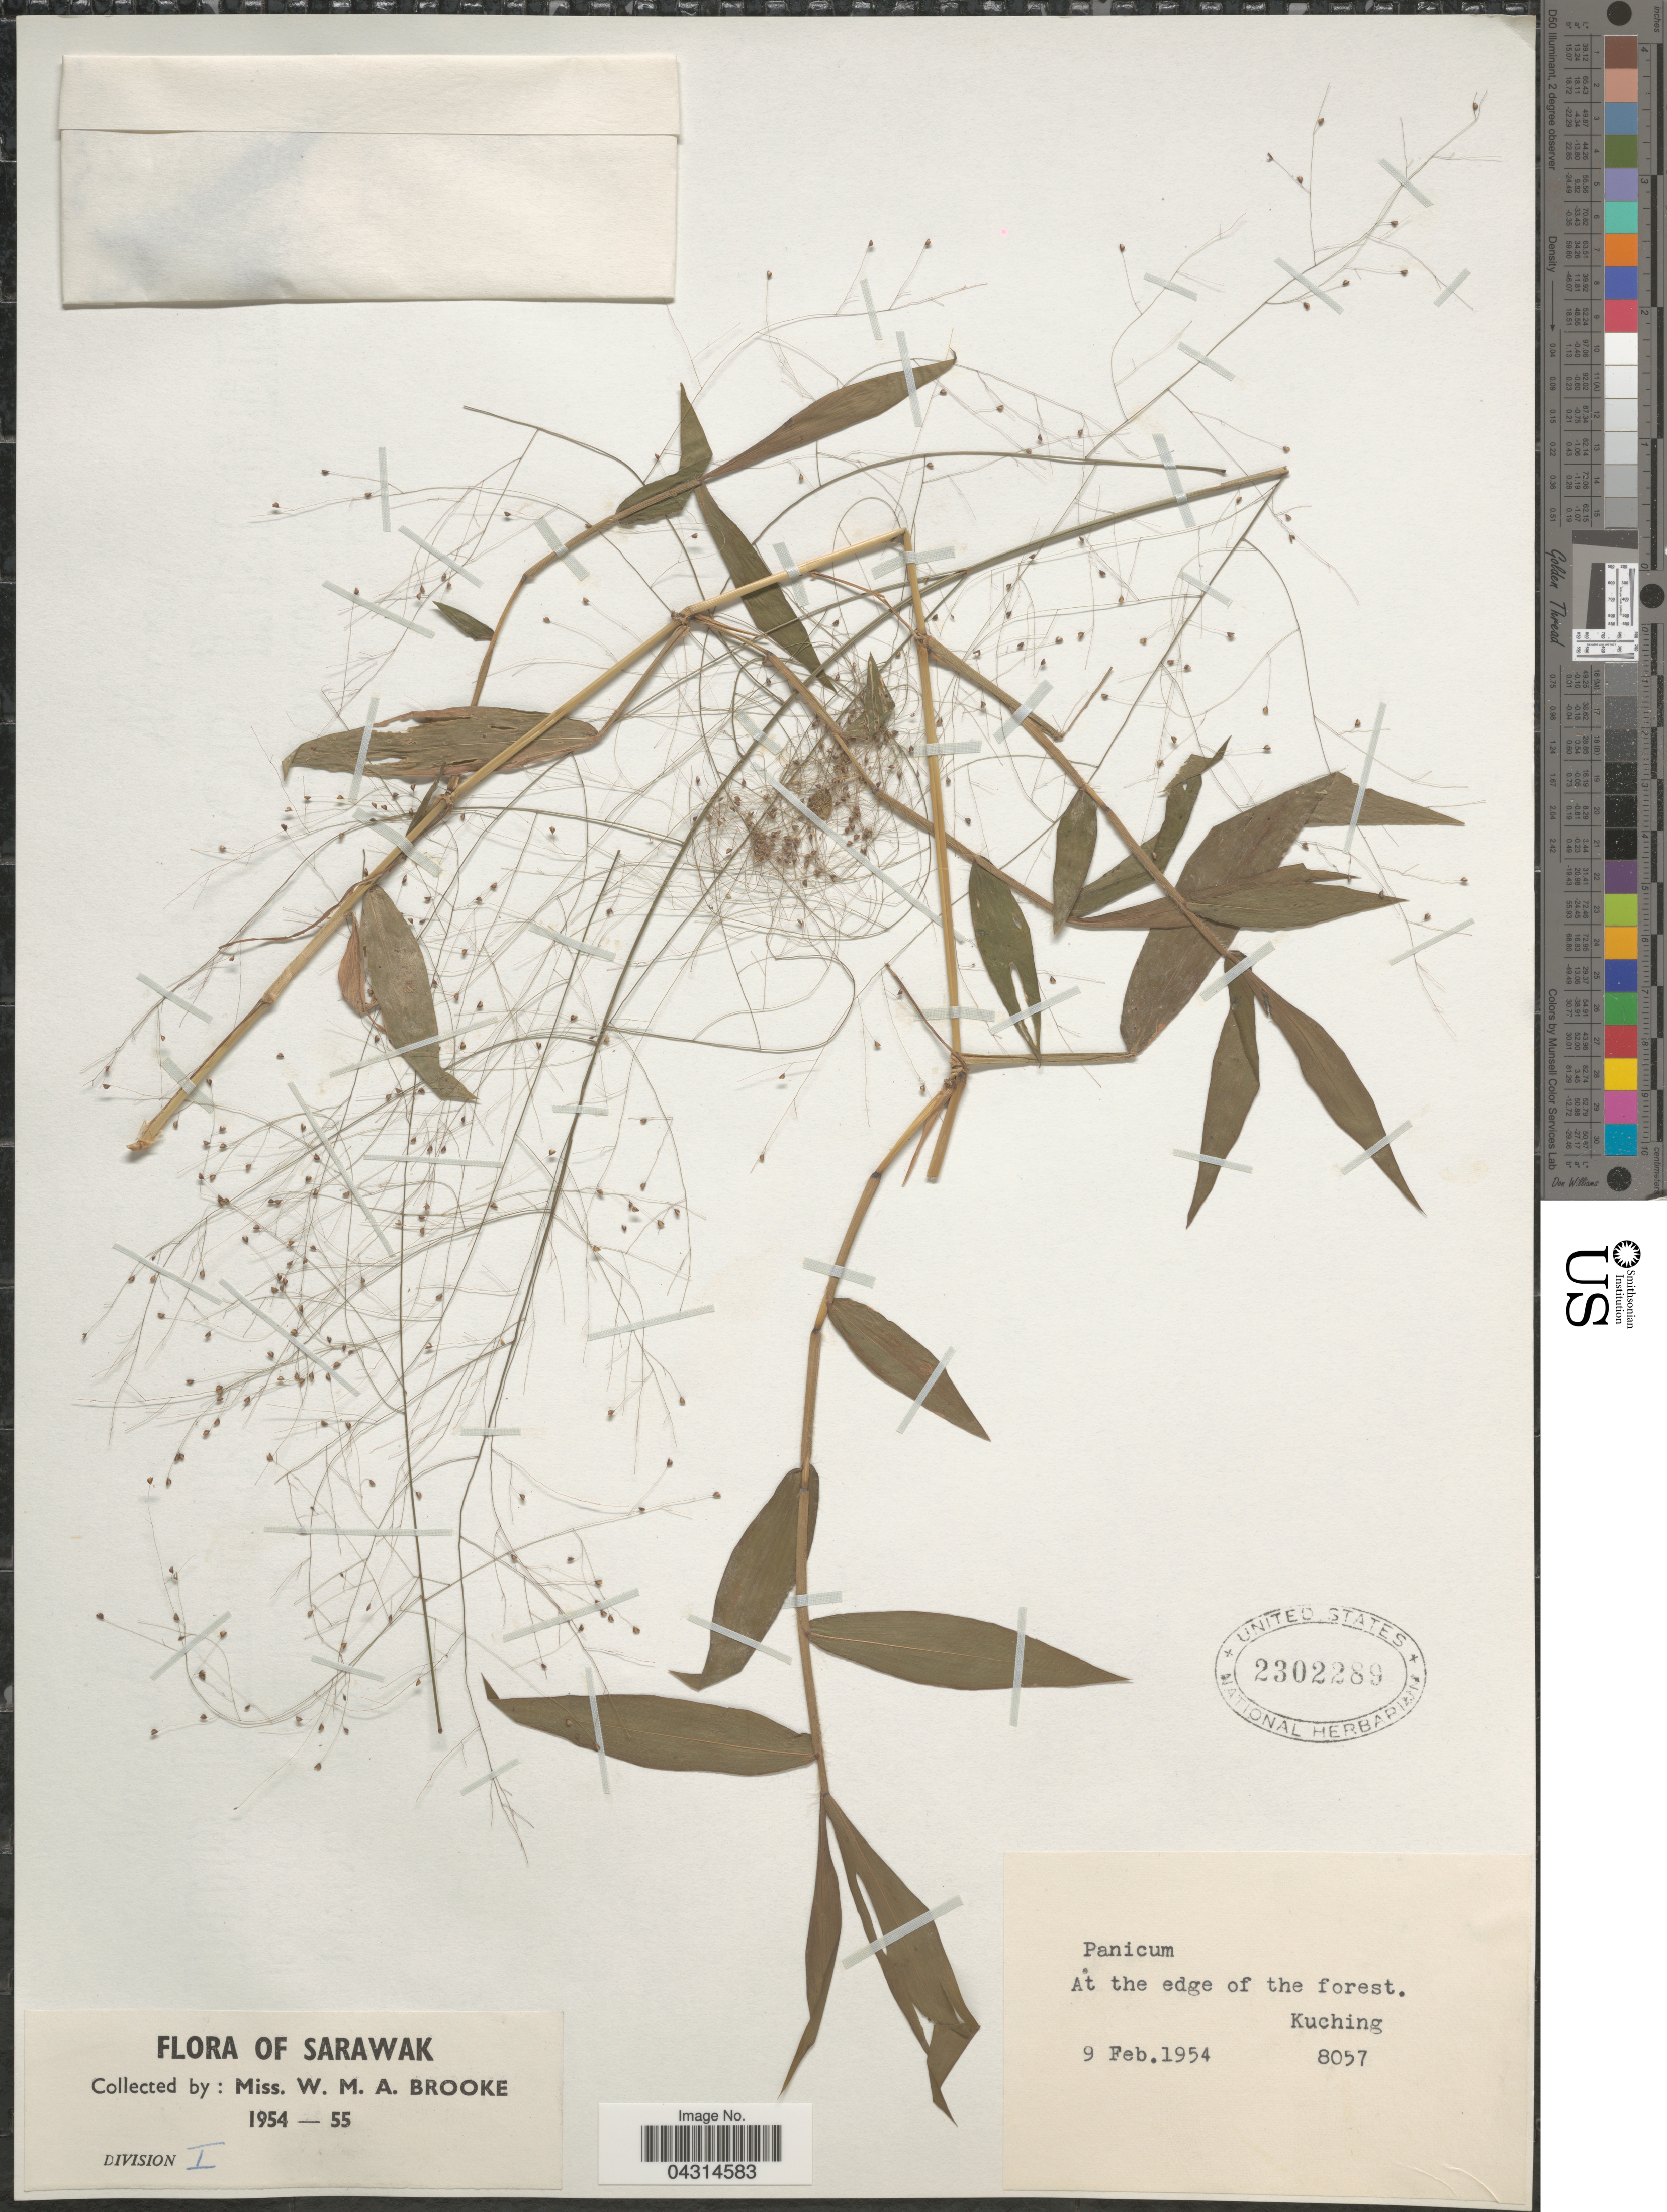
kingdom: Plantae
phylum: Tracheophyta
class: Liliopsida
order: Poales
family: Poaceae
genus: Cyrtococcum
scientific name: Cyrtococcum sp.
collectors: W. Brooke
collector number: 8057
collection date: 1954-02-09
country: Malaysia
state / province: Sarawak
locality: At edge of the forest. Kuching. Division I.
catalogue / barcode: US 2302289